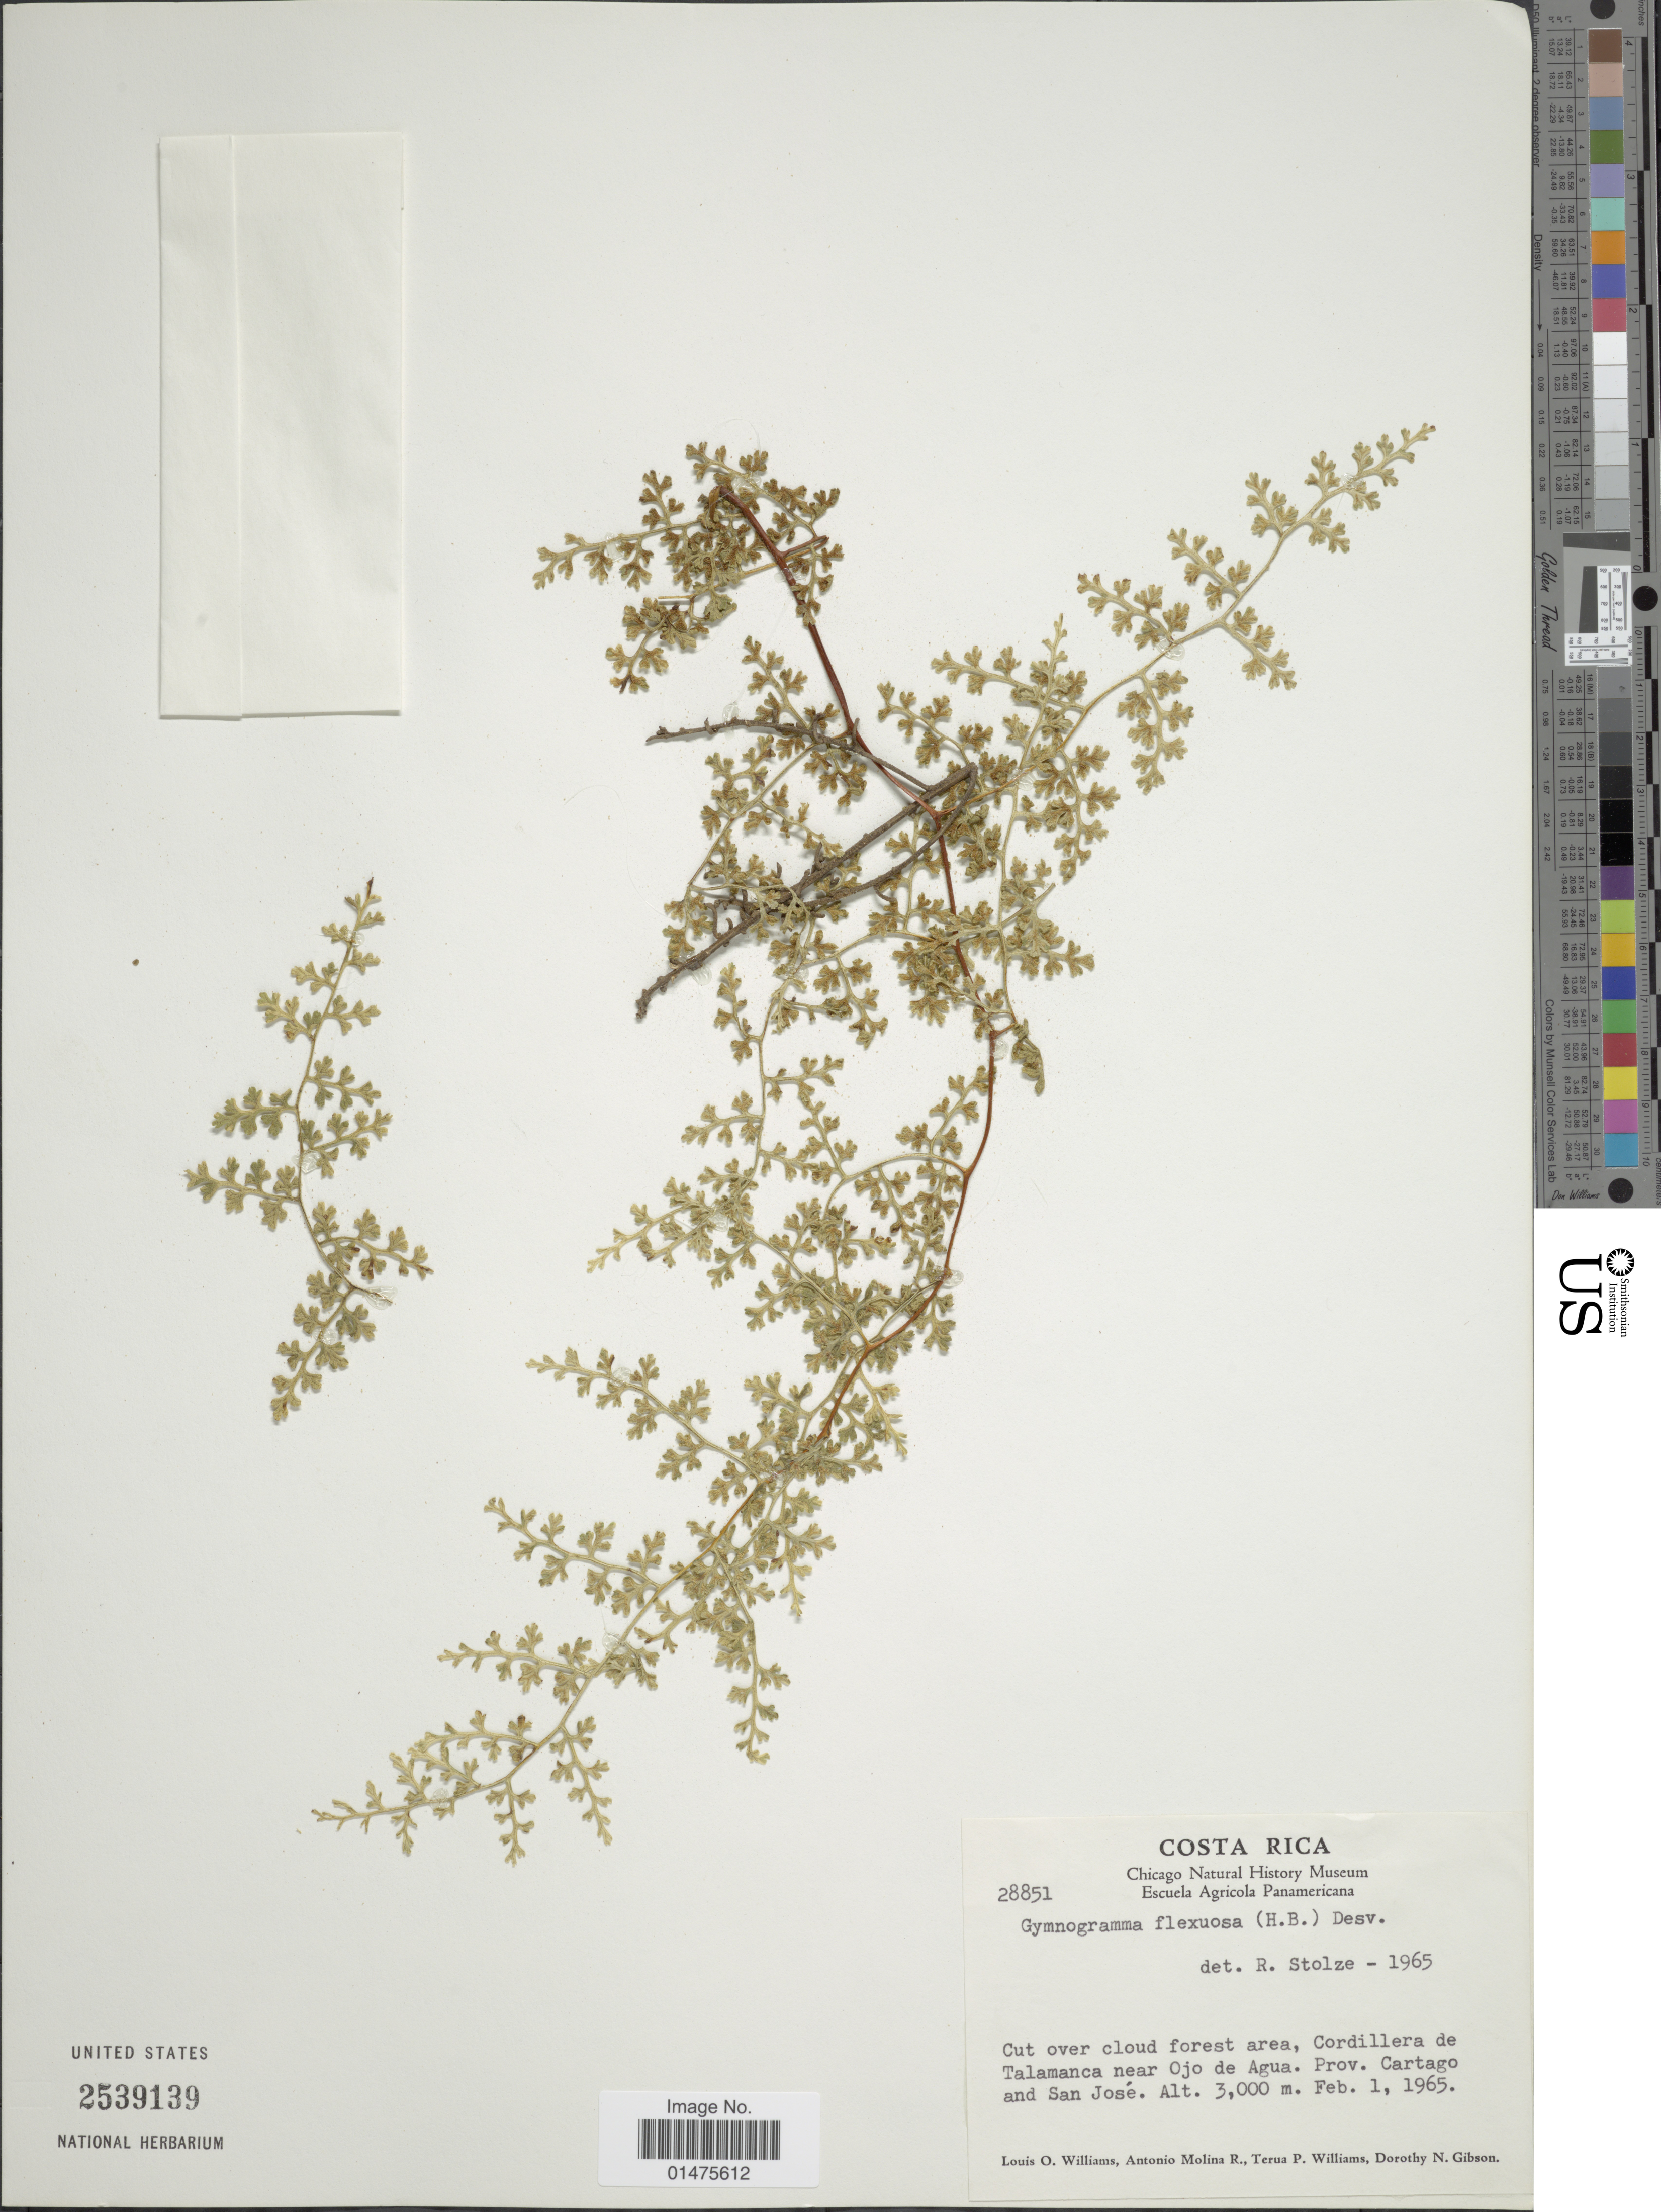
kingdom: Plantae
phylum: Tracheophyta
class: Polypodiopsida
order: Polypodiales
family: Pteridaceae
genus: Jamesonia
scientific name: Jamesonia flexuosa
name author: (Humb. & Bonpl.) Christenh.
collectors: L. O. Williams, A. Molina R., T. P. Williams & D. N. Gibson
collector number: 28851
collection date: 1965-02-01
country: Costa Rica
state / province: Cartago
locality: Cut over cloud forest area, Cordillera de Talamanca near Ojo de Agua. Prov. Cartago and San José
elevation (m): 3000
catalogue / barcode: US 2539139